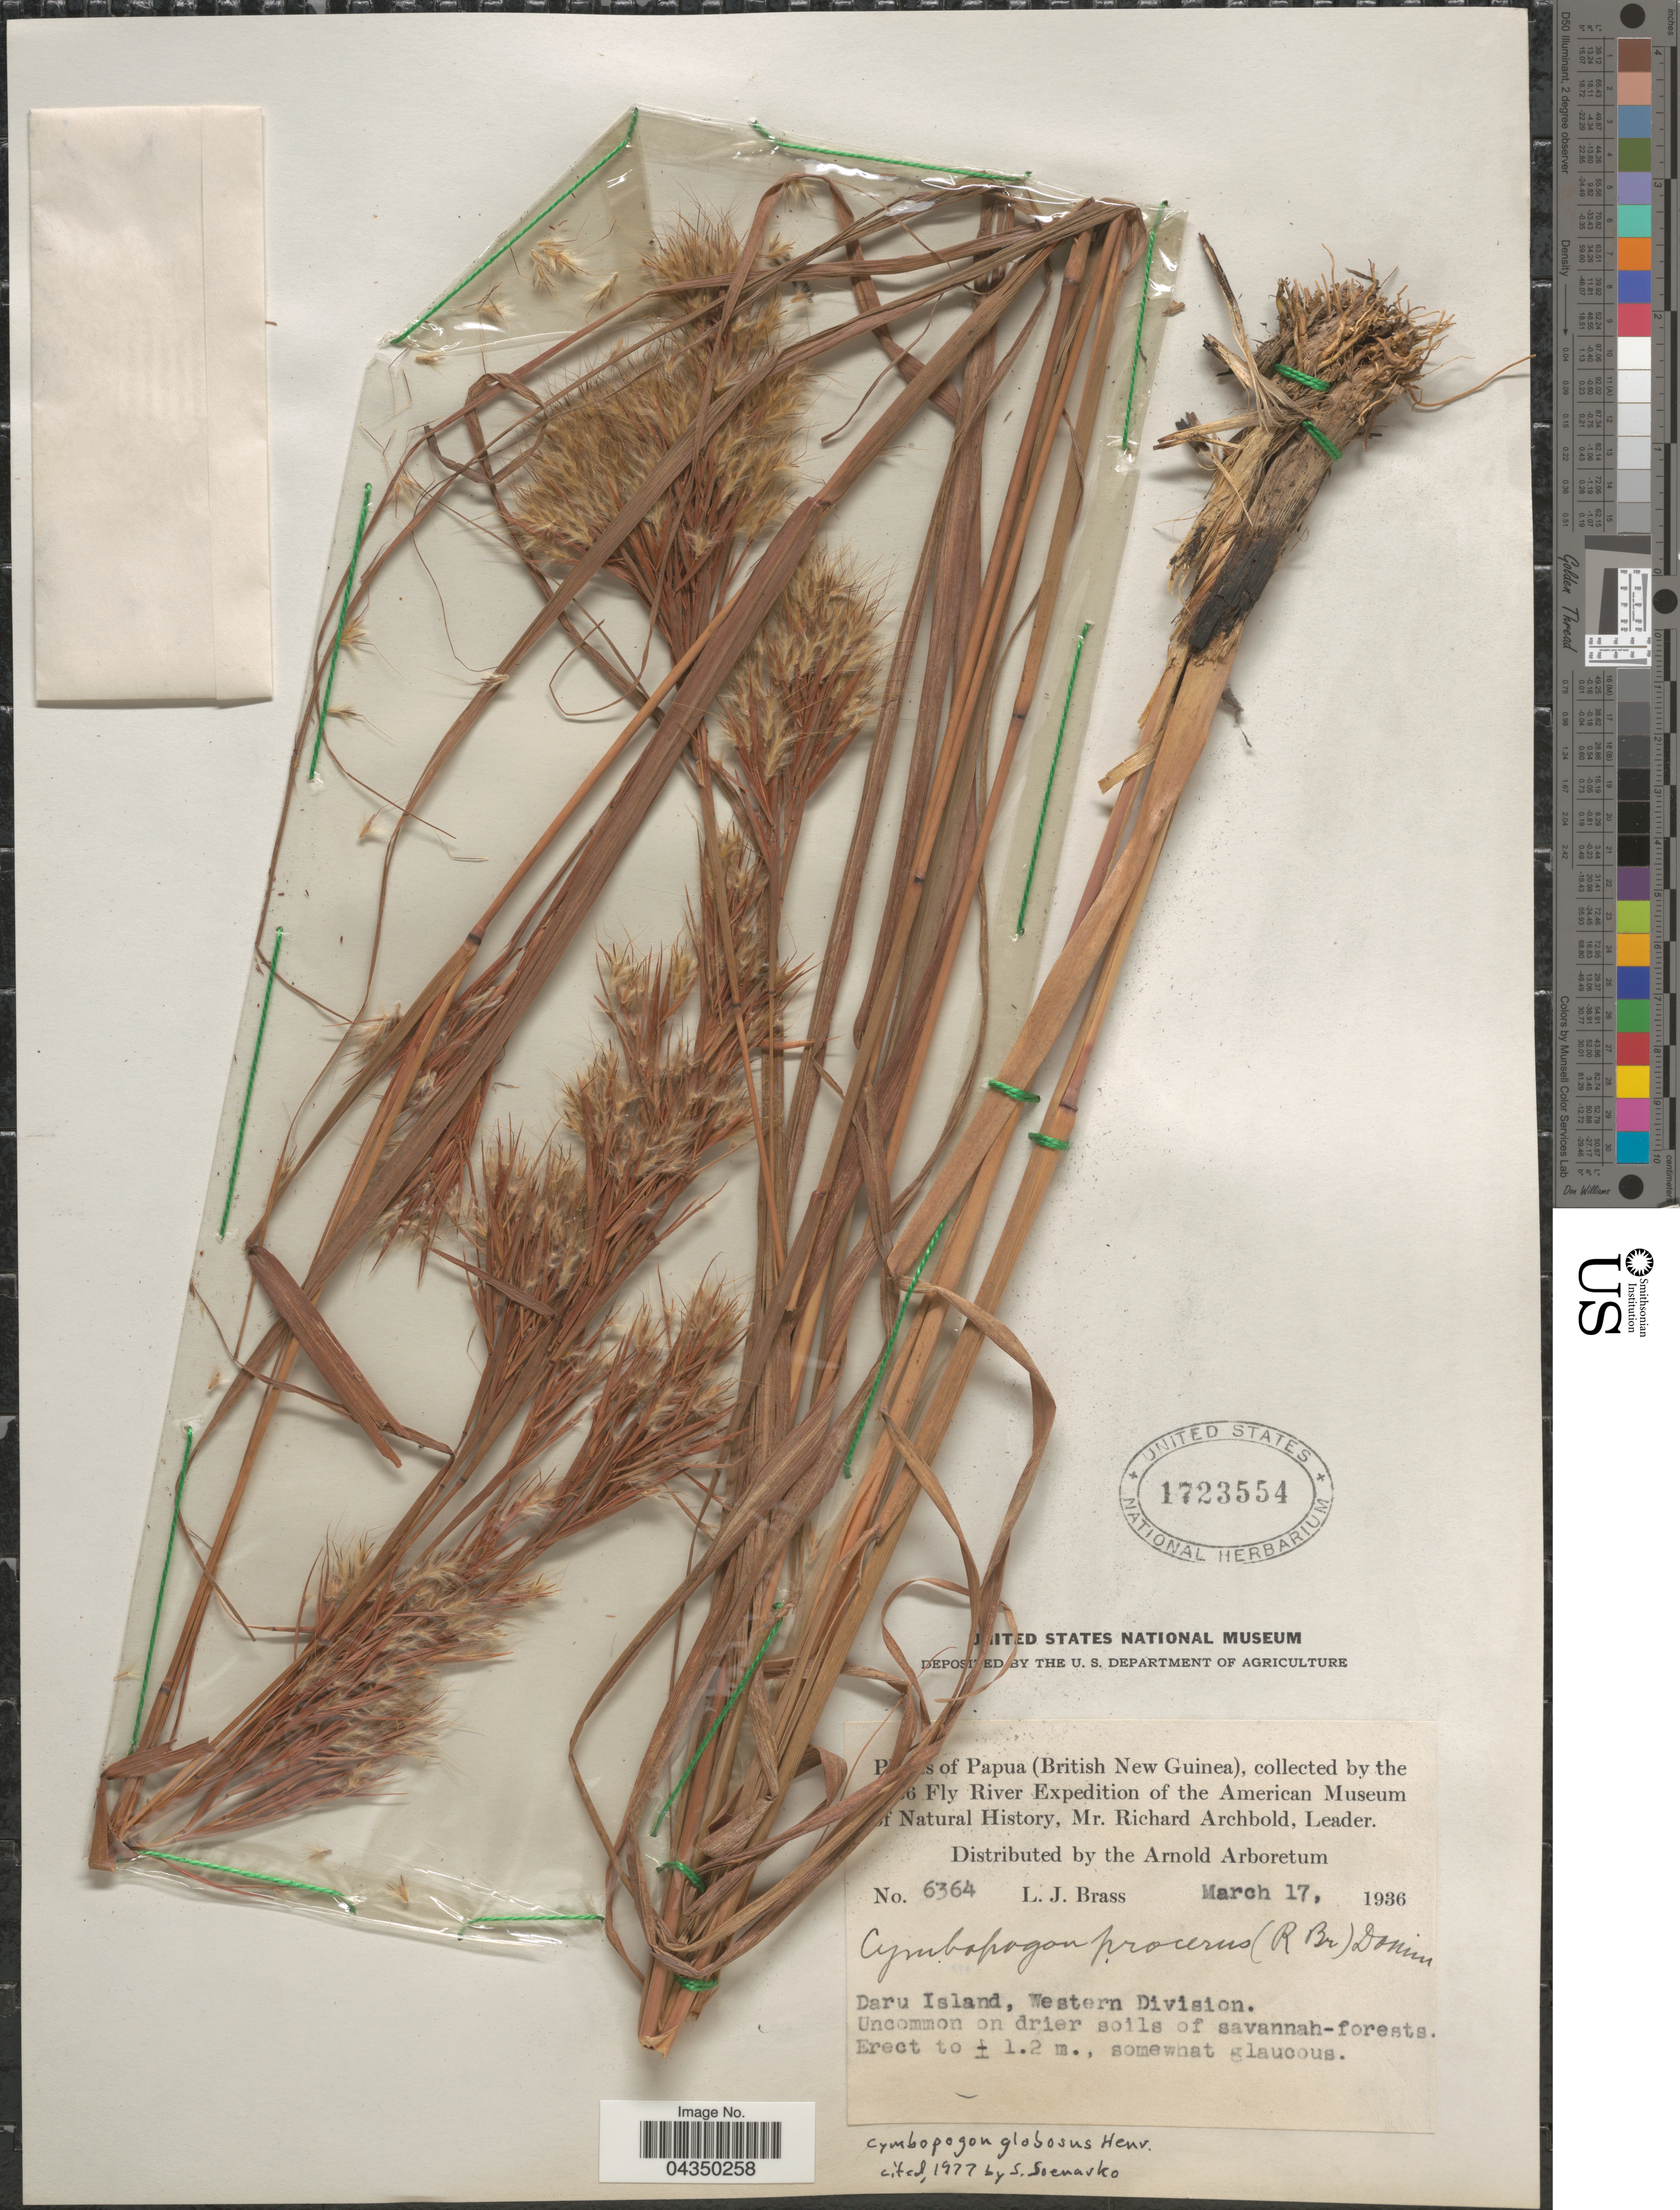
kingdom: Plantae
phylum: Tracheophyta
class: Liliopsida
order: Poales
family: Poaceae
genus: Cymbopogon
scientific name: Cymbopogon globosus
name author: Henr.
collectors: L. J. Brass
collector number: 6364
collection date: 1936-03-17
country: Papua New Guinea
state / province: Manus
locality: Papua (British New Guinea). [illegible text]6 Fly River Expedition of the American Museum [illegible text]f Natural History. Daru Island, Western Division.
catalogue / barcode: US 1723554